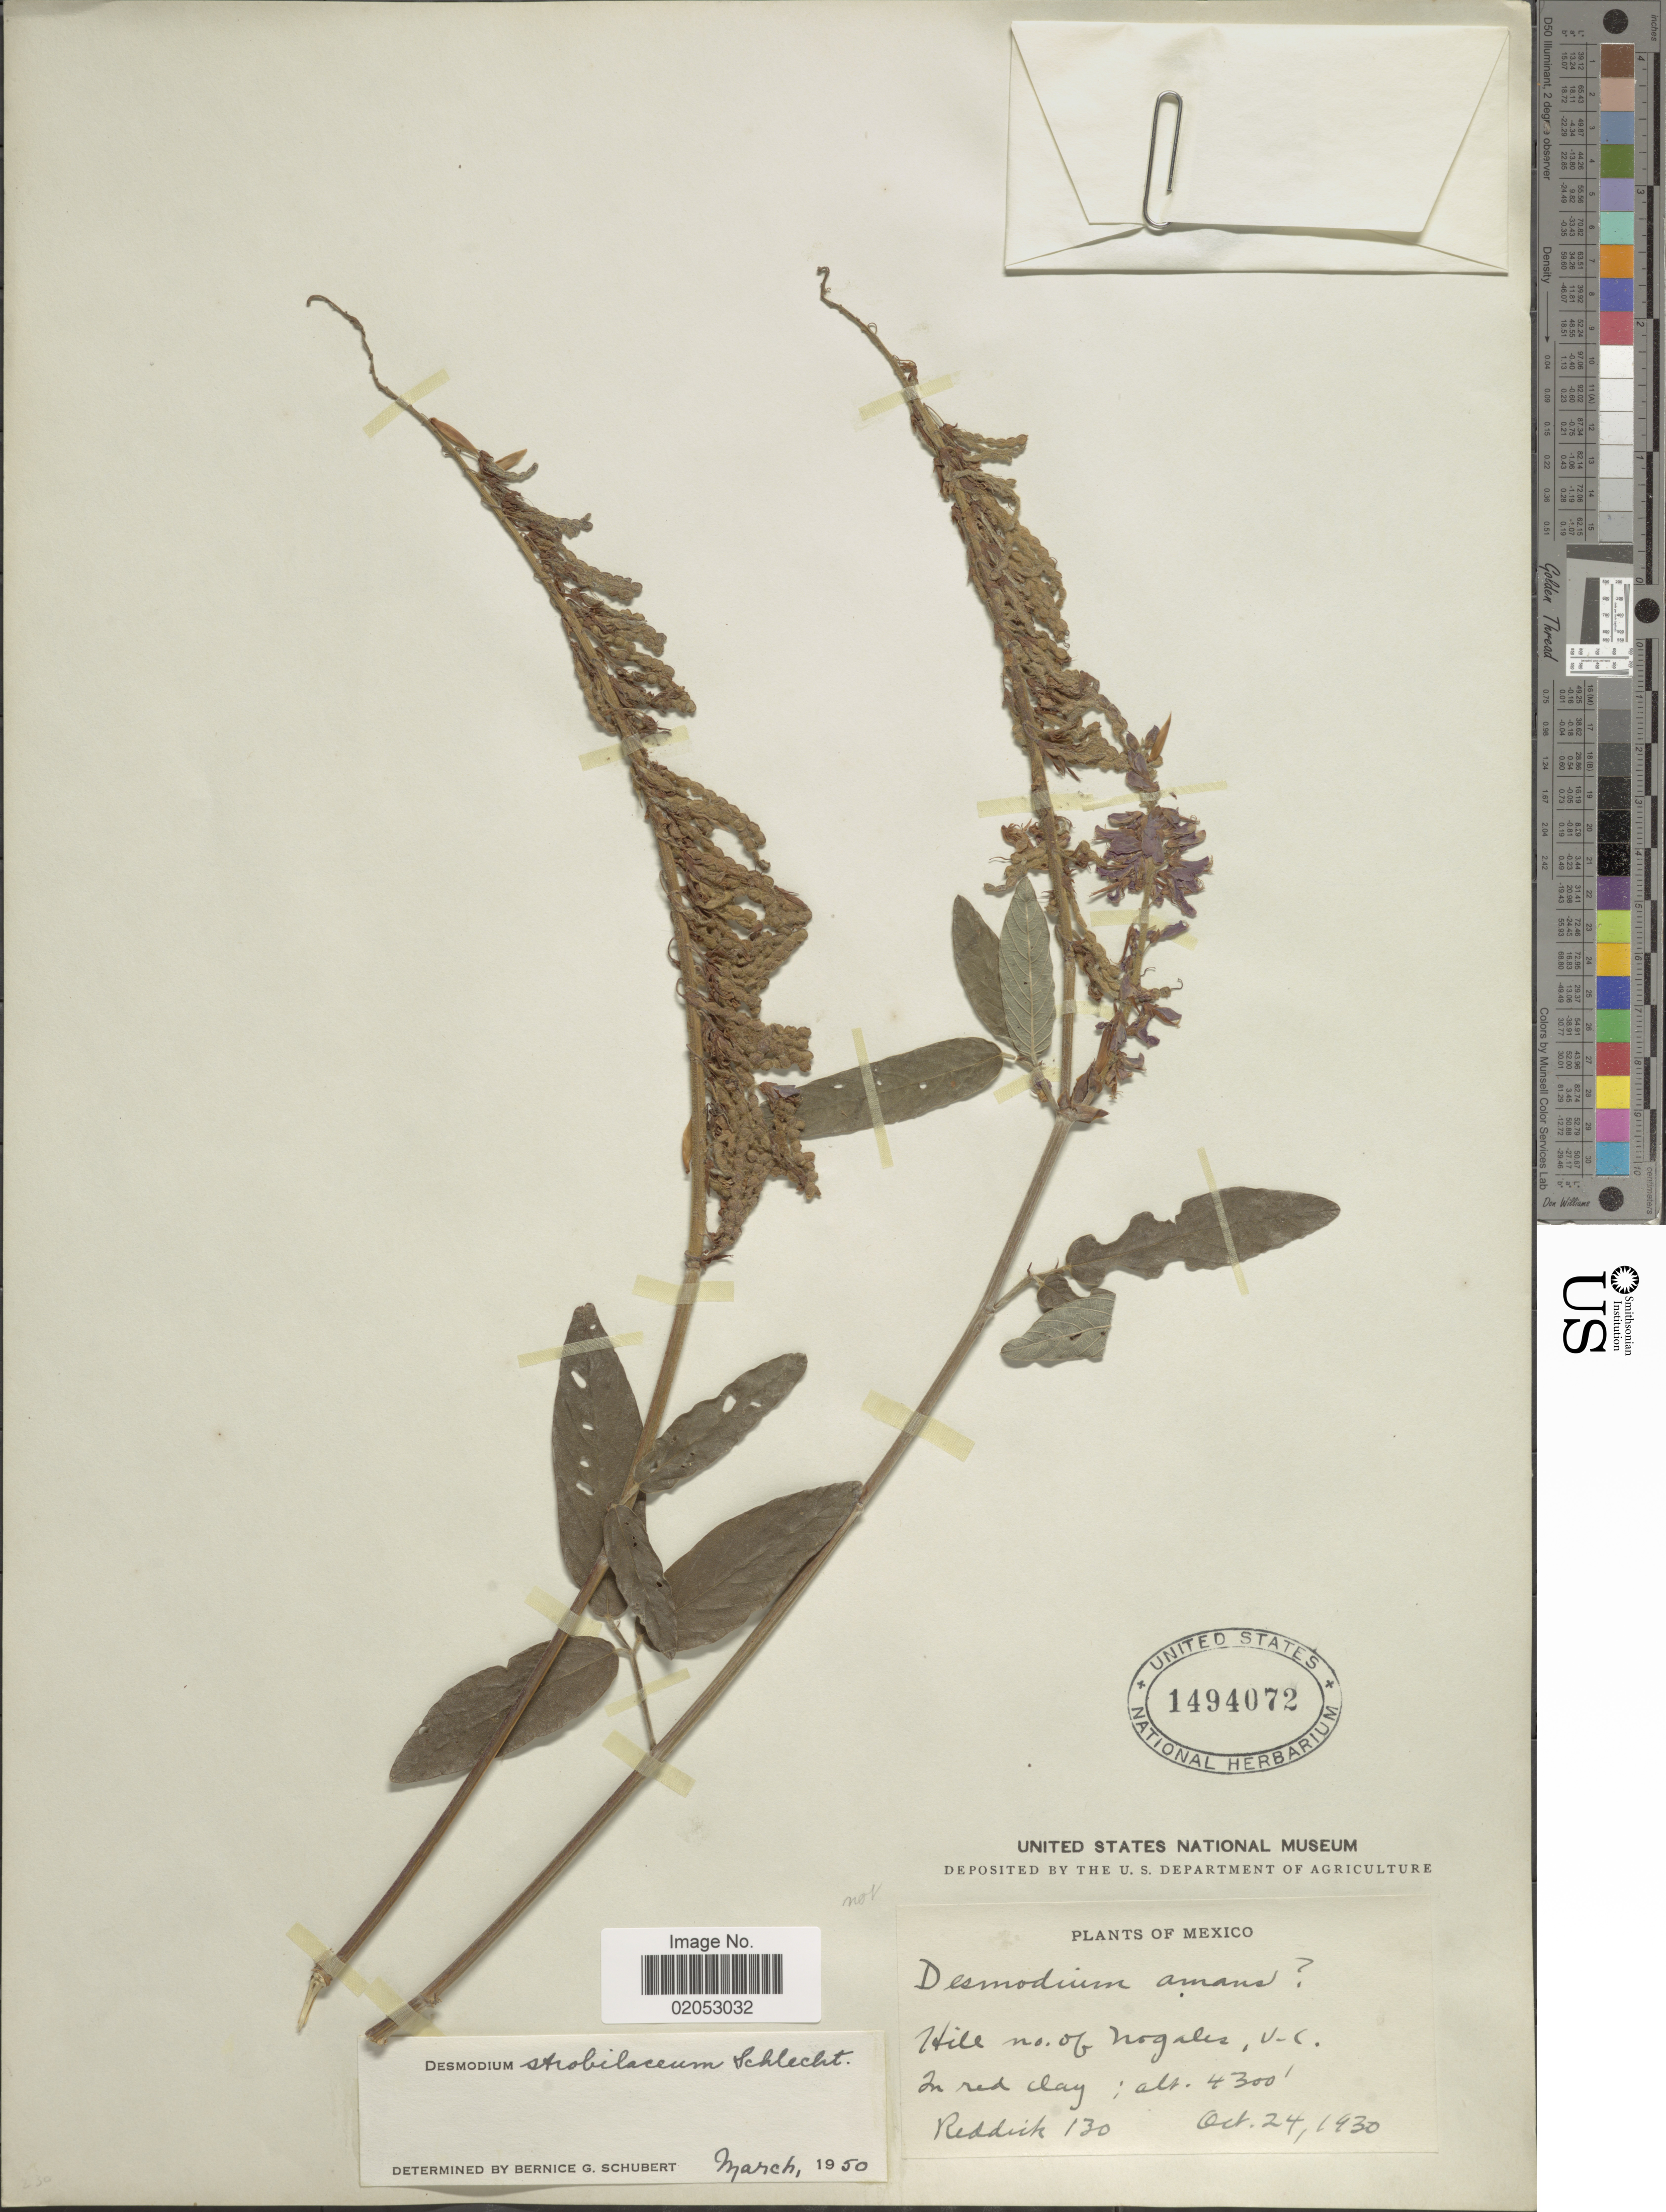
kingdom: Plantae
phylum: Tracheophyta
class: Magnoliopsida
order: Fabales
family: Fabaceae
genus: Desmodium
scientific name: Desmodium strobilaceum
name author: Schltdl.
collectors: Reddick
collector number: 130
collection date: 1930-10-24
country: Mexico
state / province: Veracruz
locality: Hill no. of Nogales, V-C.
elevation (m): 1311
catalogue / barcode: US 1494072